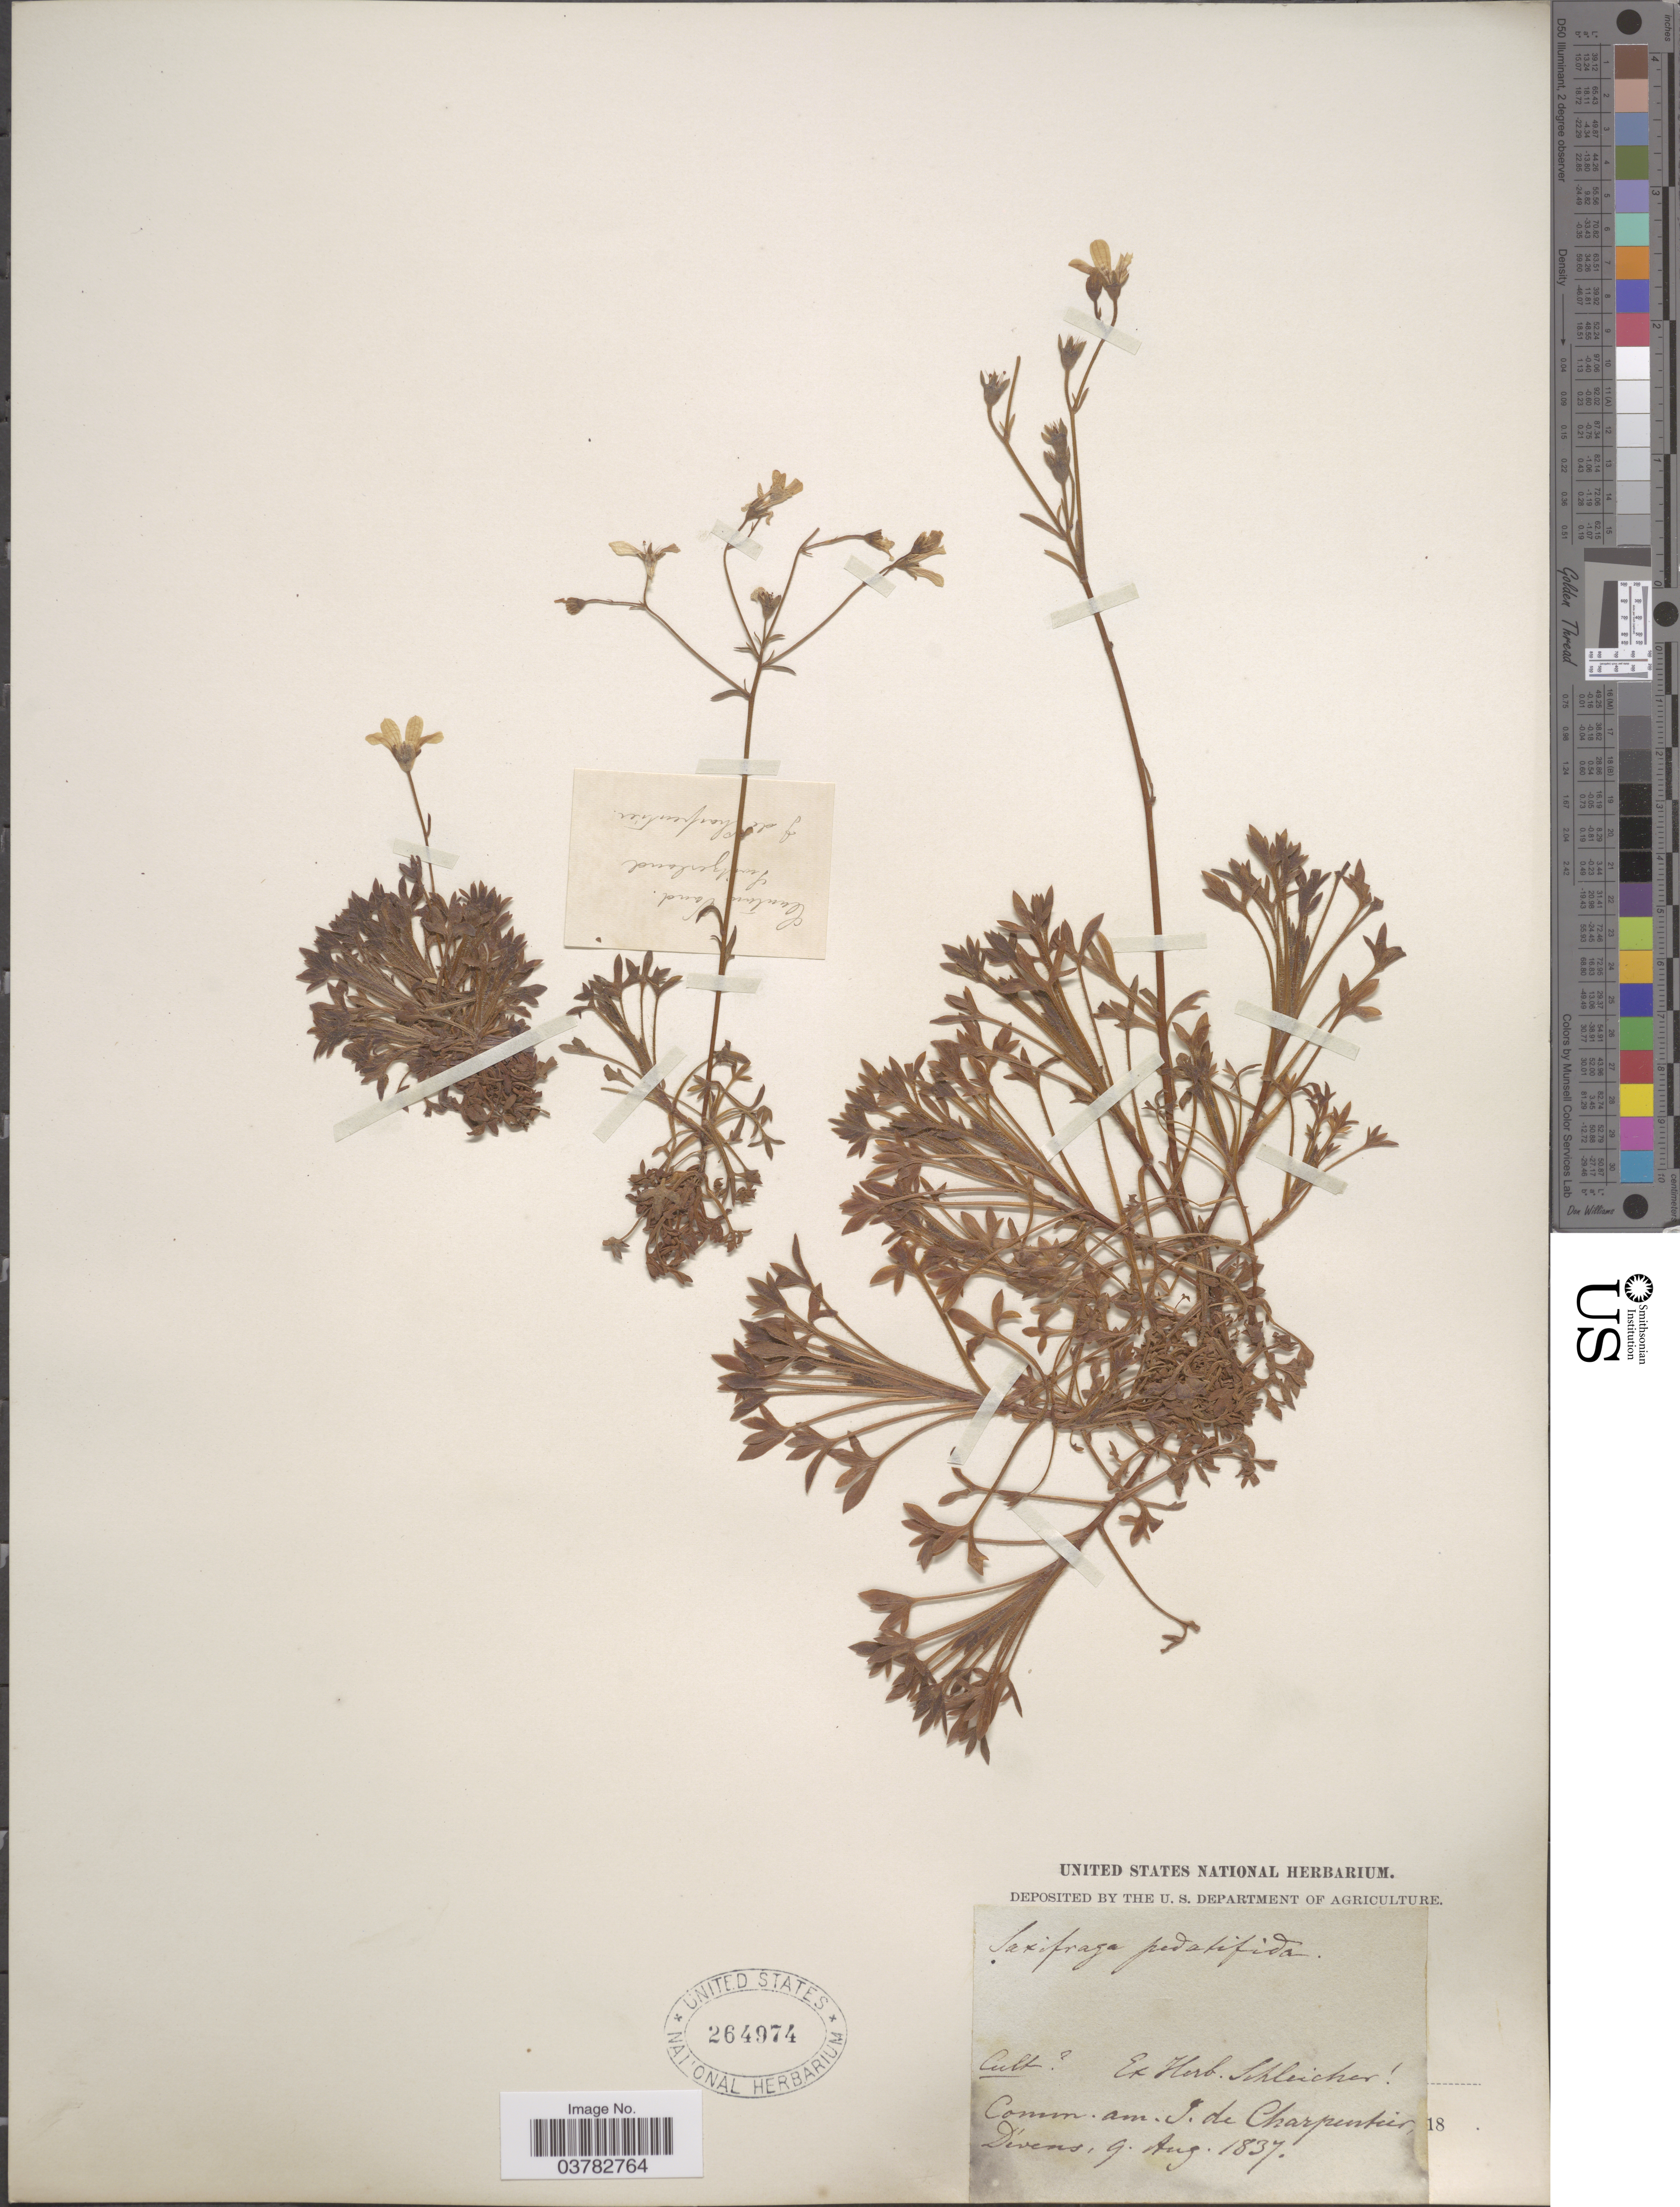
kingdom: Plantae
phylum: Tracheophyta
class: Magnoliopsida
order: Saxifragales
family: Saxifragaceae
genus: Saxifraga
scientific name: Saxifraga pedatifida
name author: Ehrh. ex Sm.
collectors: ex herb. Schleicher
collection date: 1937-08-09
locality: Dívens. [unsure placement]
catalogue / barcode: US 264974